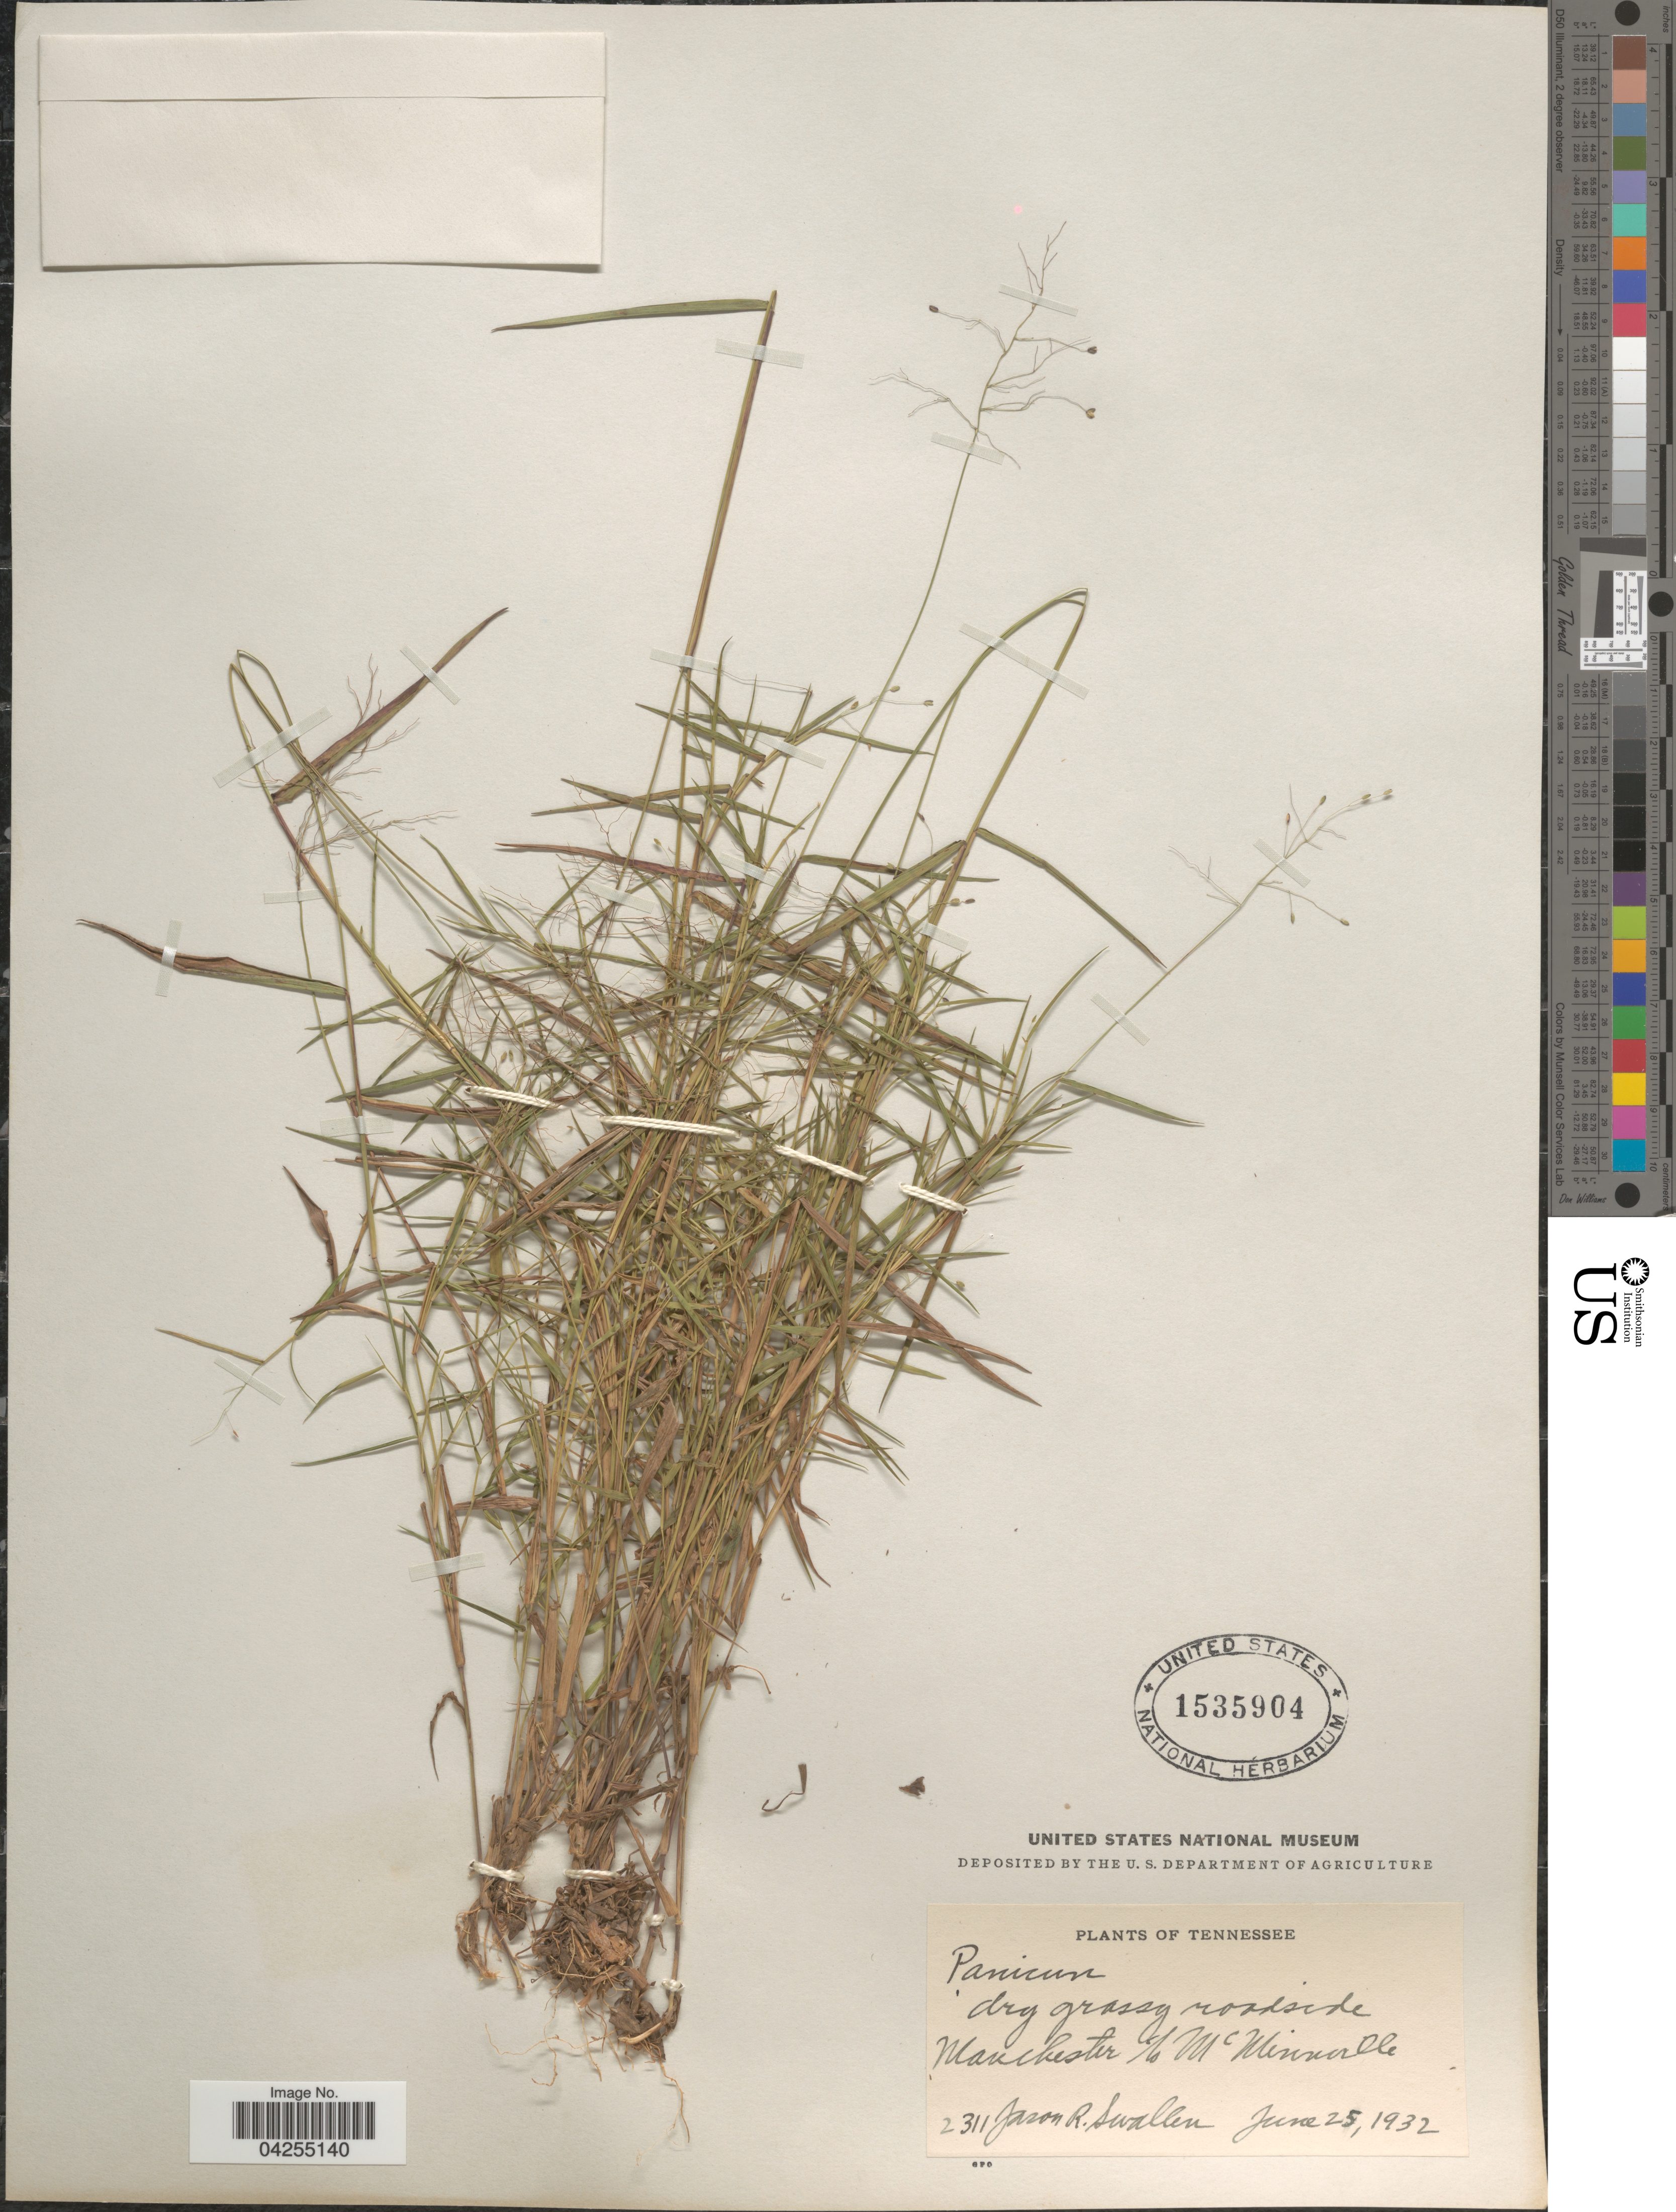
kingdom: Plantae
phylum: Tracheophyta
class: Liliopsida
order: Poales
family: Poaceae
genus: Dichanthelium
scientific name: Dichanthelium dichotomum var. dichotomum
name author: (L.) Gould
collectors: J. R. Swallen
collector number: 2311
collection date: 1932-06-25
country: United States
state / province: Tennessee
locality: Dry grassy roadside Manchester to Mc Minnville.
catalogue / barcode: US 1535904